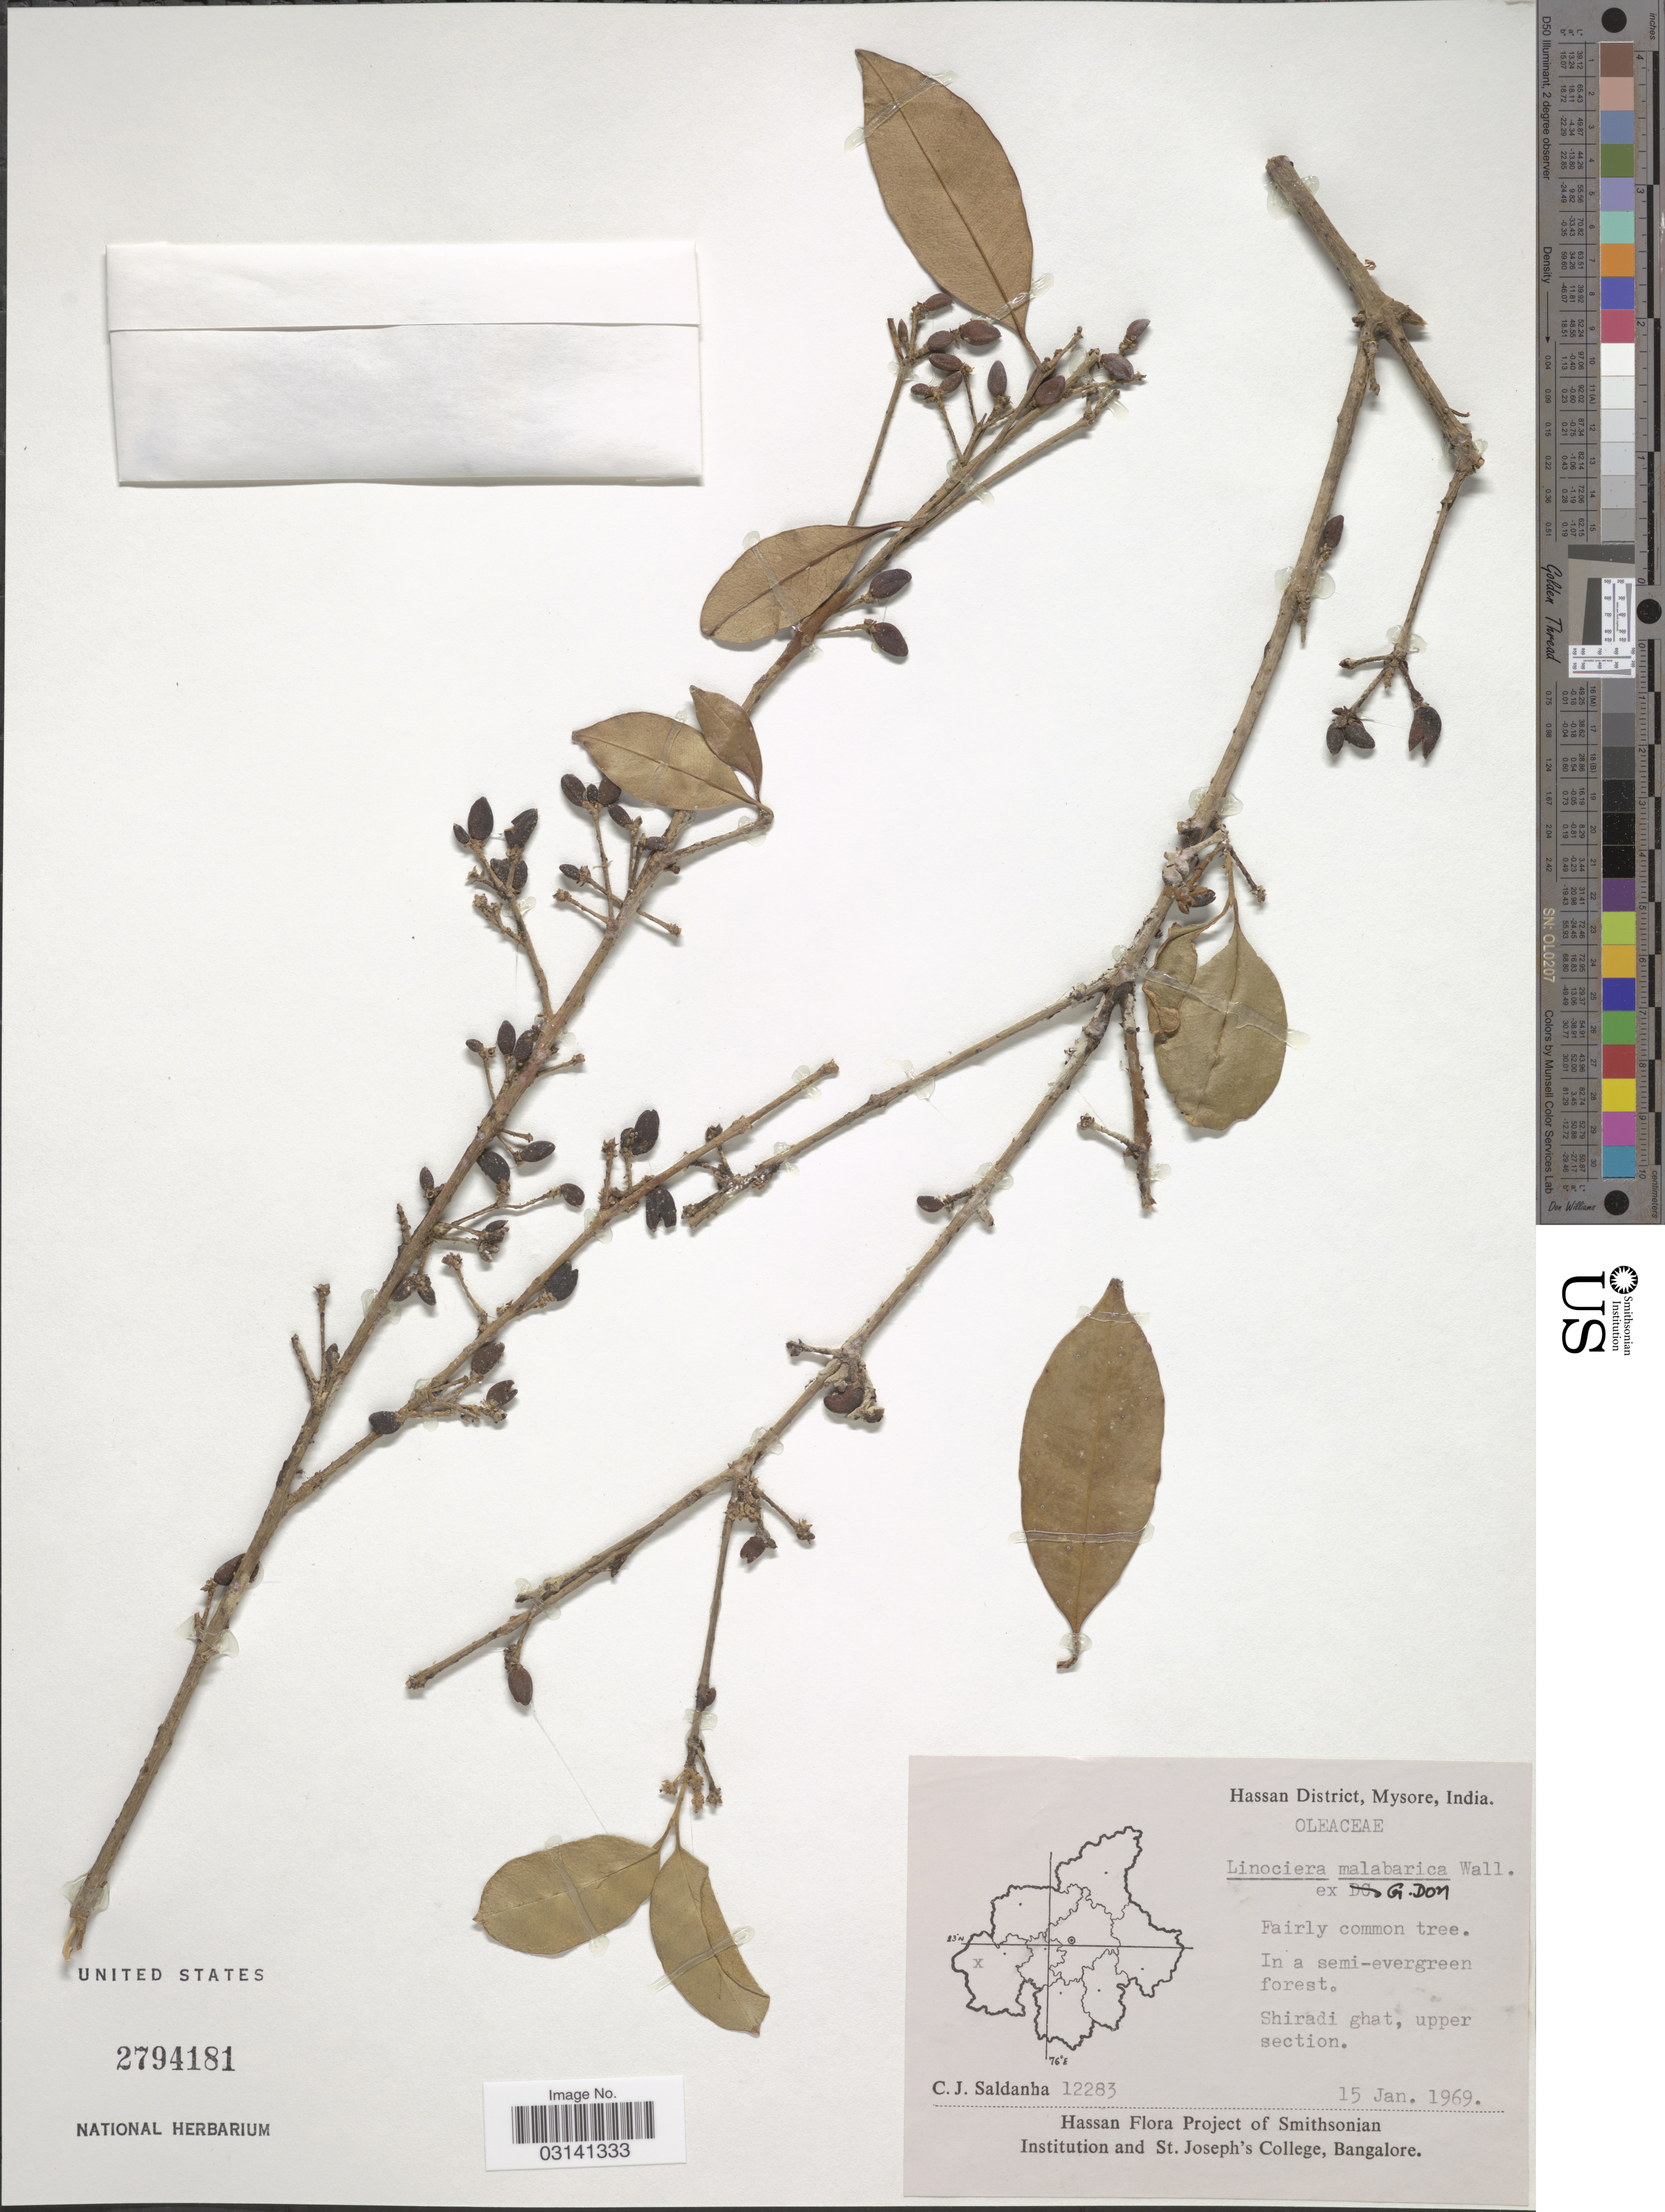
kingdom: Plantae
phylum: Tracheophyta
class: Magnoliopsida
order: Lamiales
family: Oleaceae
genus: Chionanthus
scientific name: Chionanthus mala-elengi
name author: (Dennst.) P.S. Green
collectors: C. J. Saldanha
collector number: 12283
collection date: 1969-01-15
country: India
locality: Hassan District, Mysore, Shiradi ghat, upper section.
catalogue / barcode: US 2794181